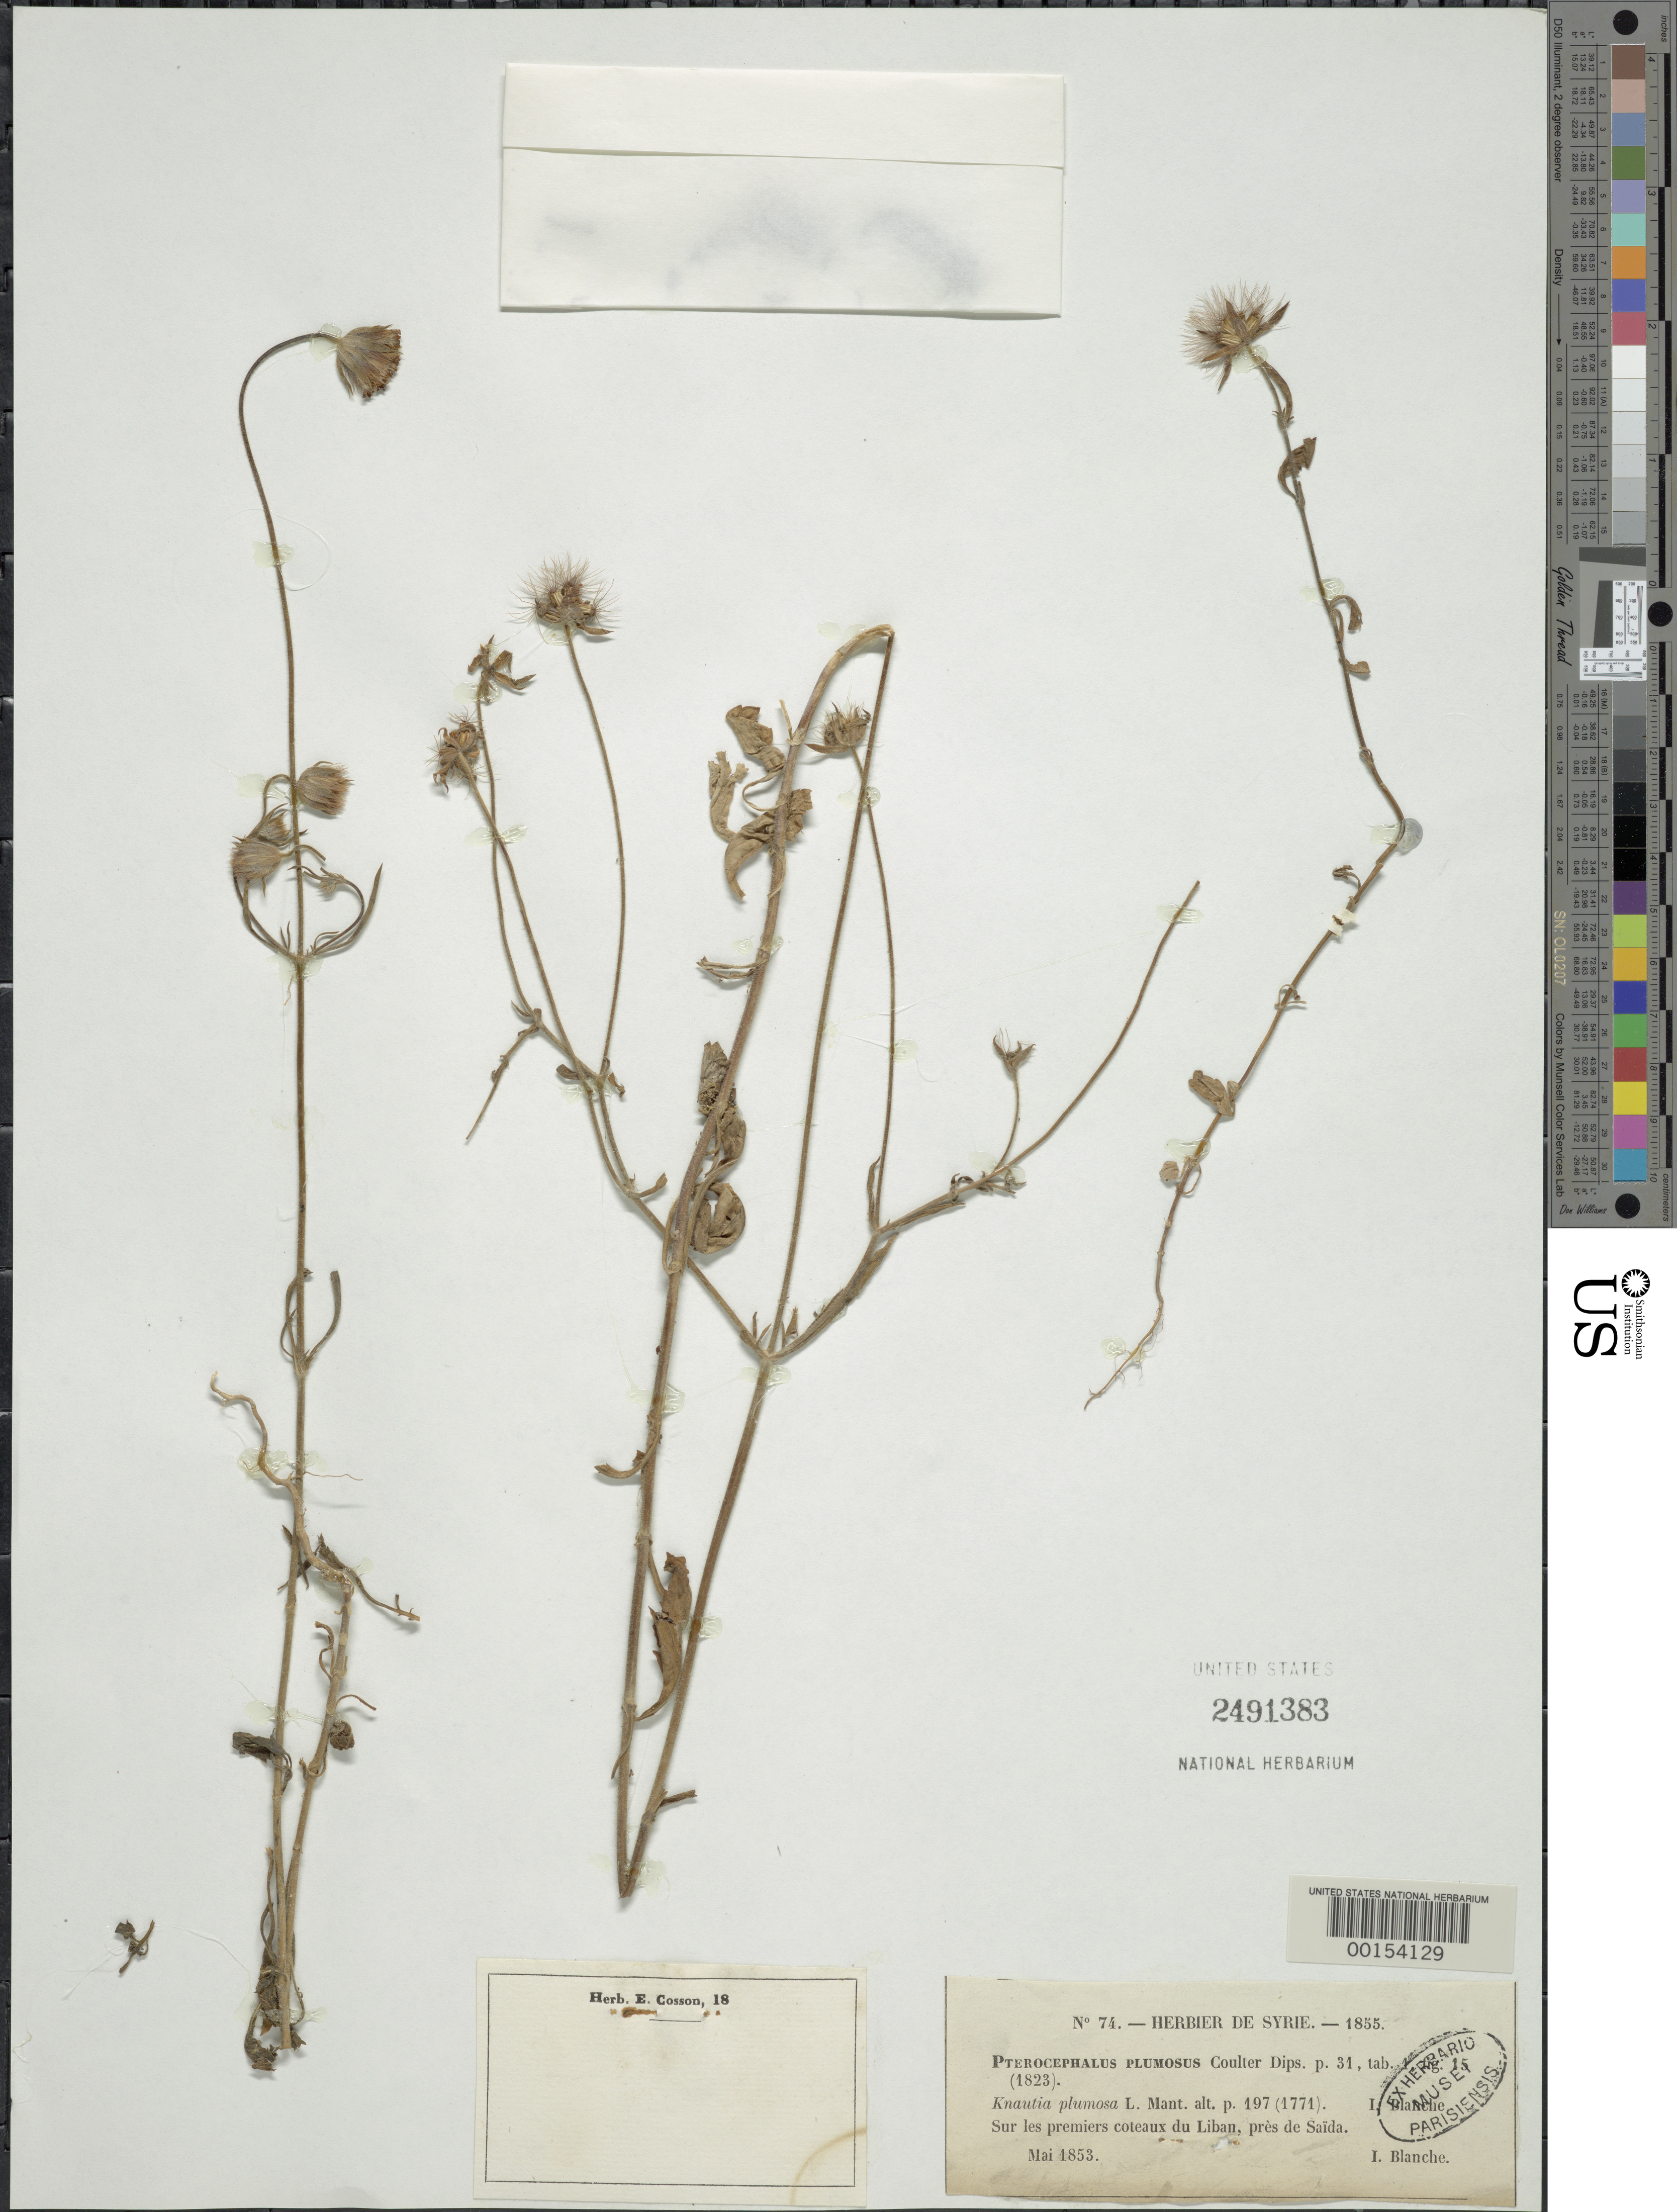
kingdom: Plantae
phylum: Tracheophyta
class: Magnoliopsida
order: Dipsacales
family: Caprifoliaceae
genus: Pterocephalus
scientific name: Pterocephalus plumosus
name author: (L.) Coult.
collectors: I. Blanche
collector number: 74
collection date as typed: May 1853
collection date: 1853-05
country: Syria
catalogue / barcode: US 2491383